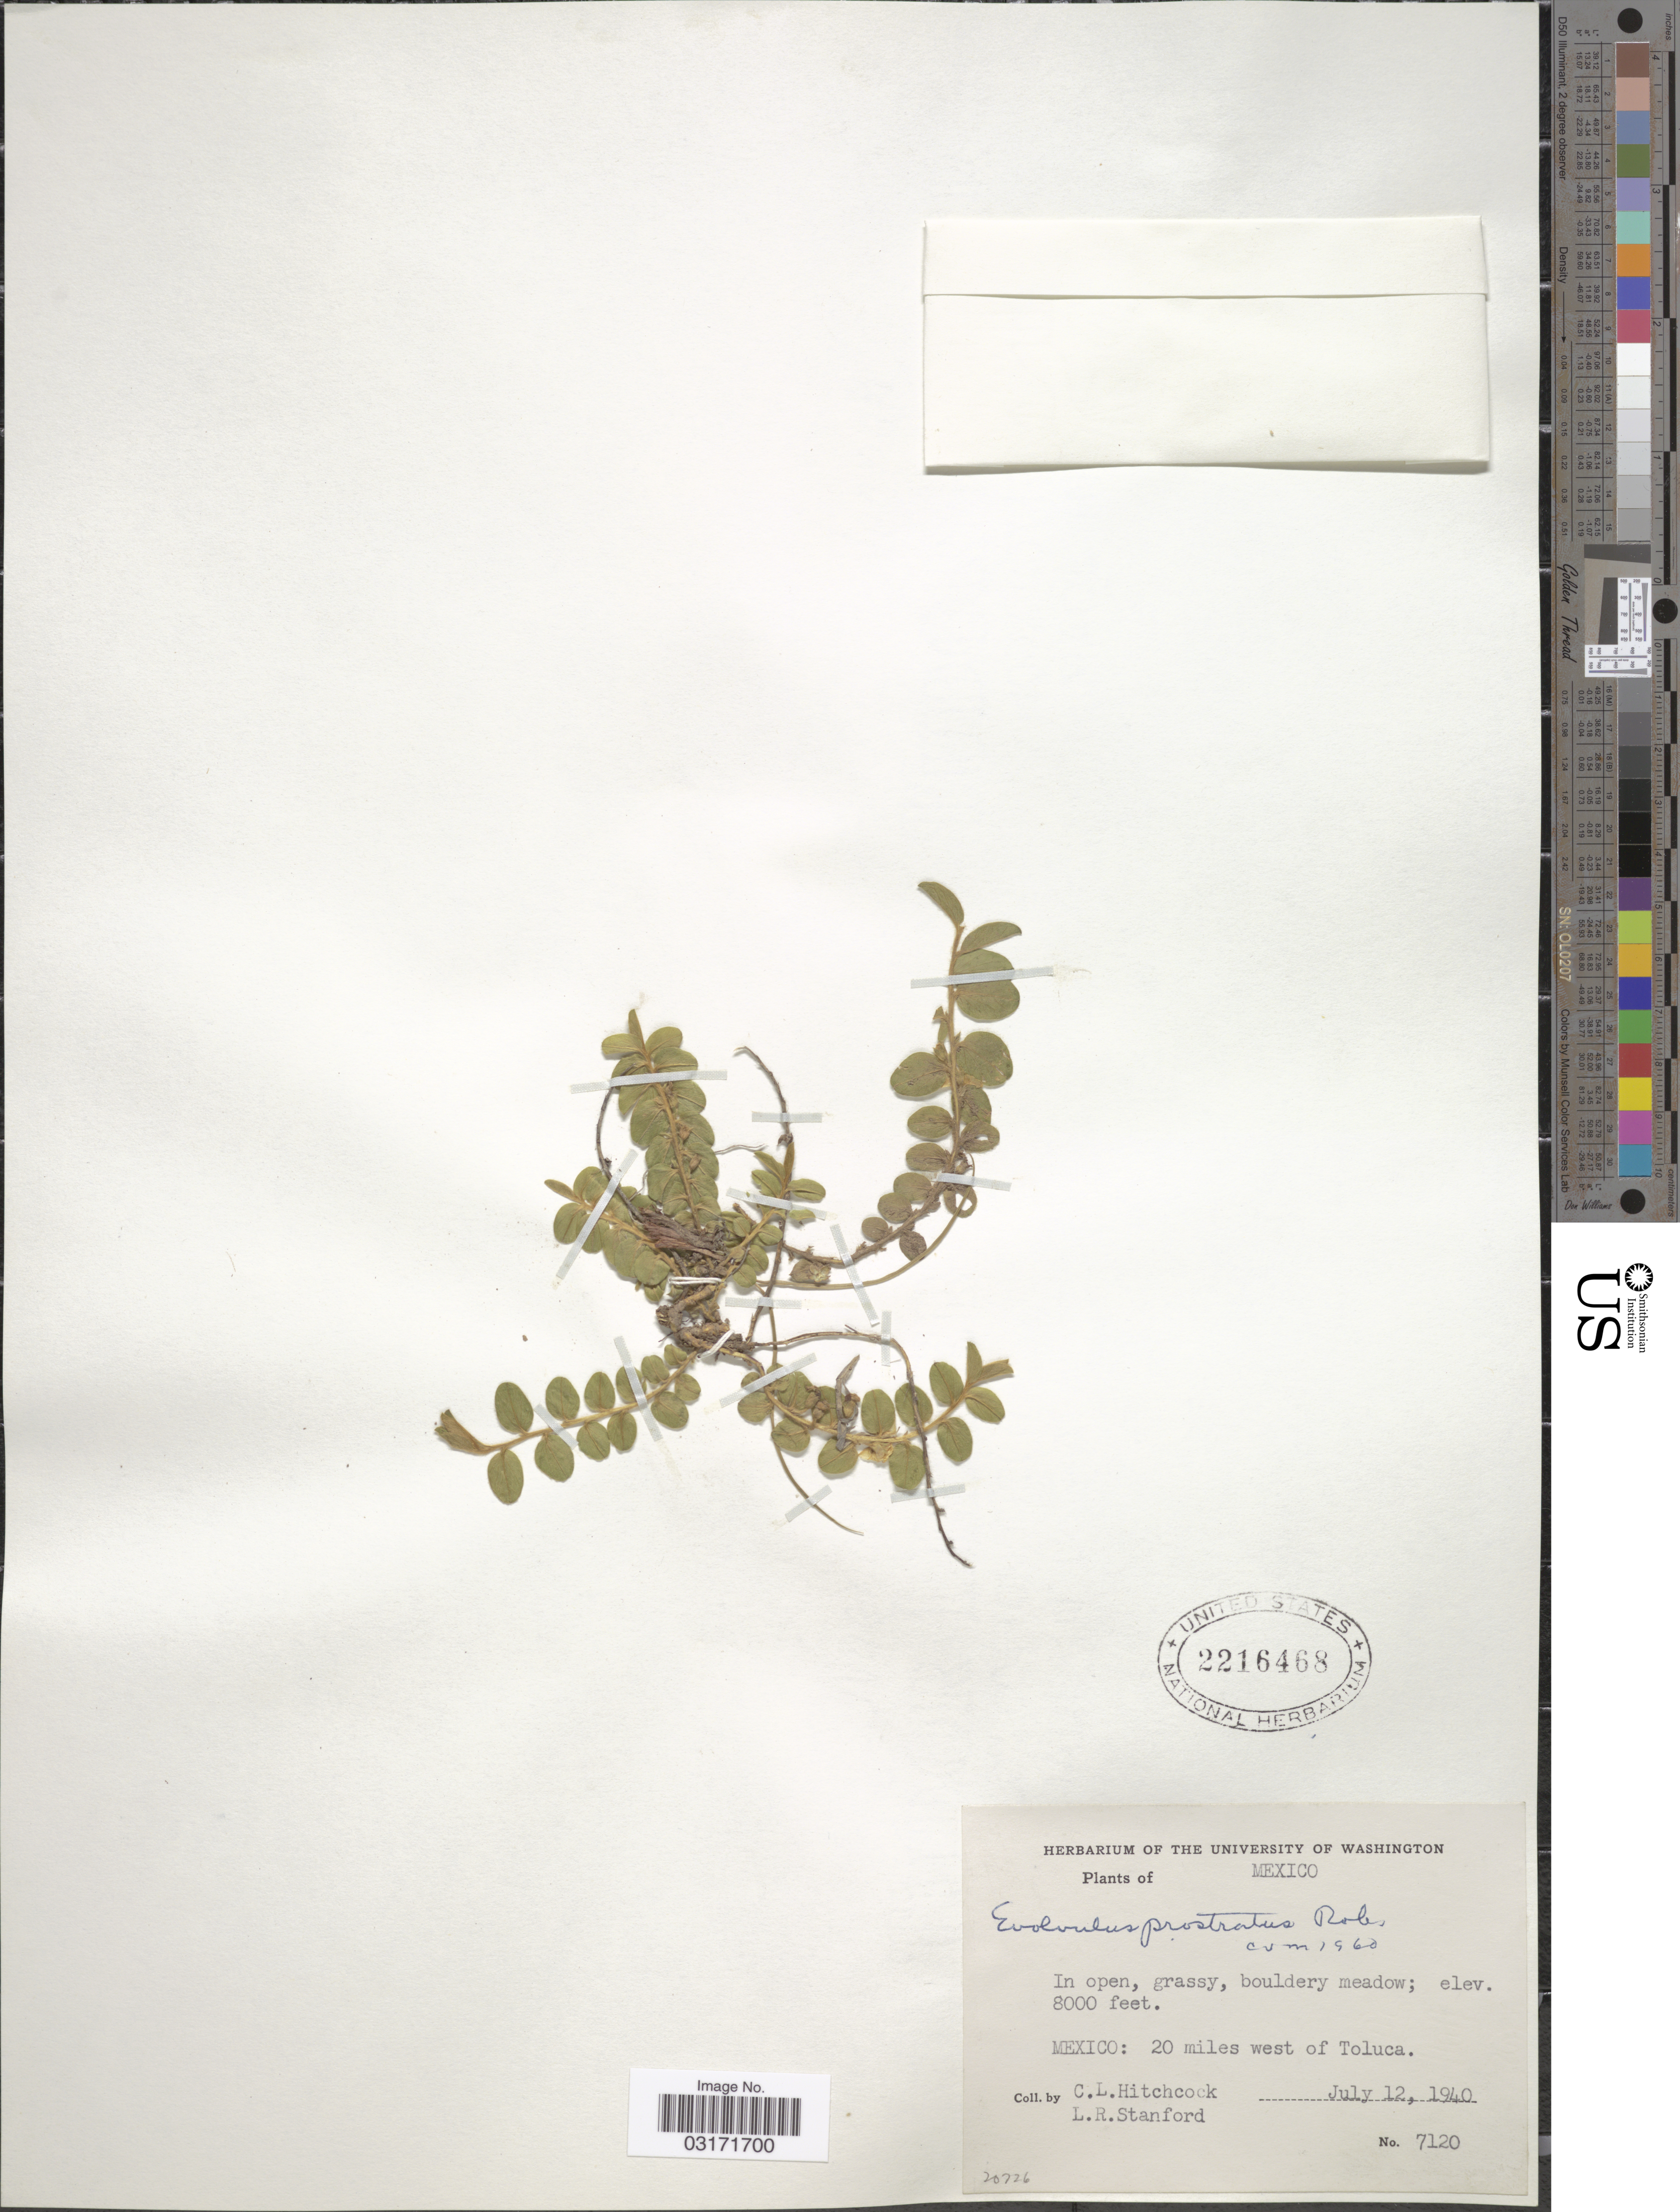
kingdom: Plantae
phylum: Tracheophyta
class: Magnoliopsida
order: Solanales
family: Convolvulaceae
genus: Evolvulus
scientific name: Evolvulus prostratus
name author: B.L. Rob.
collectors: C. L. Hitchcock & L. R. Stanford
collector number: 7120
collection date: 1940-07-12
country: Mexico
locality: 20 miles west of Toluca.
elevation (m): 2438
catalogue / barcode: US 2216468